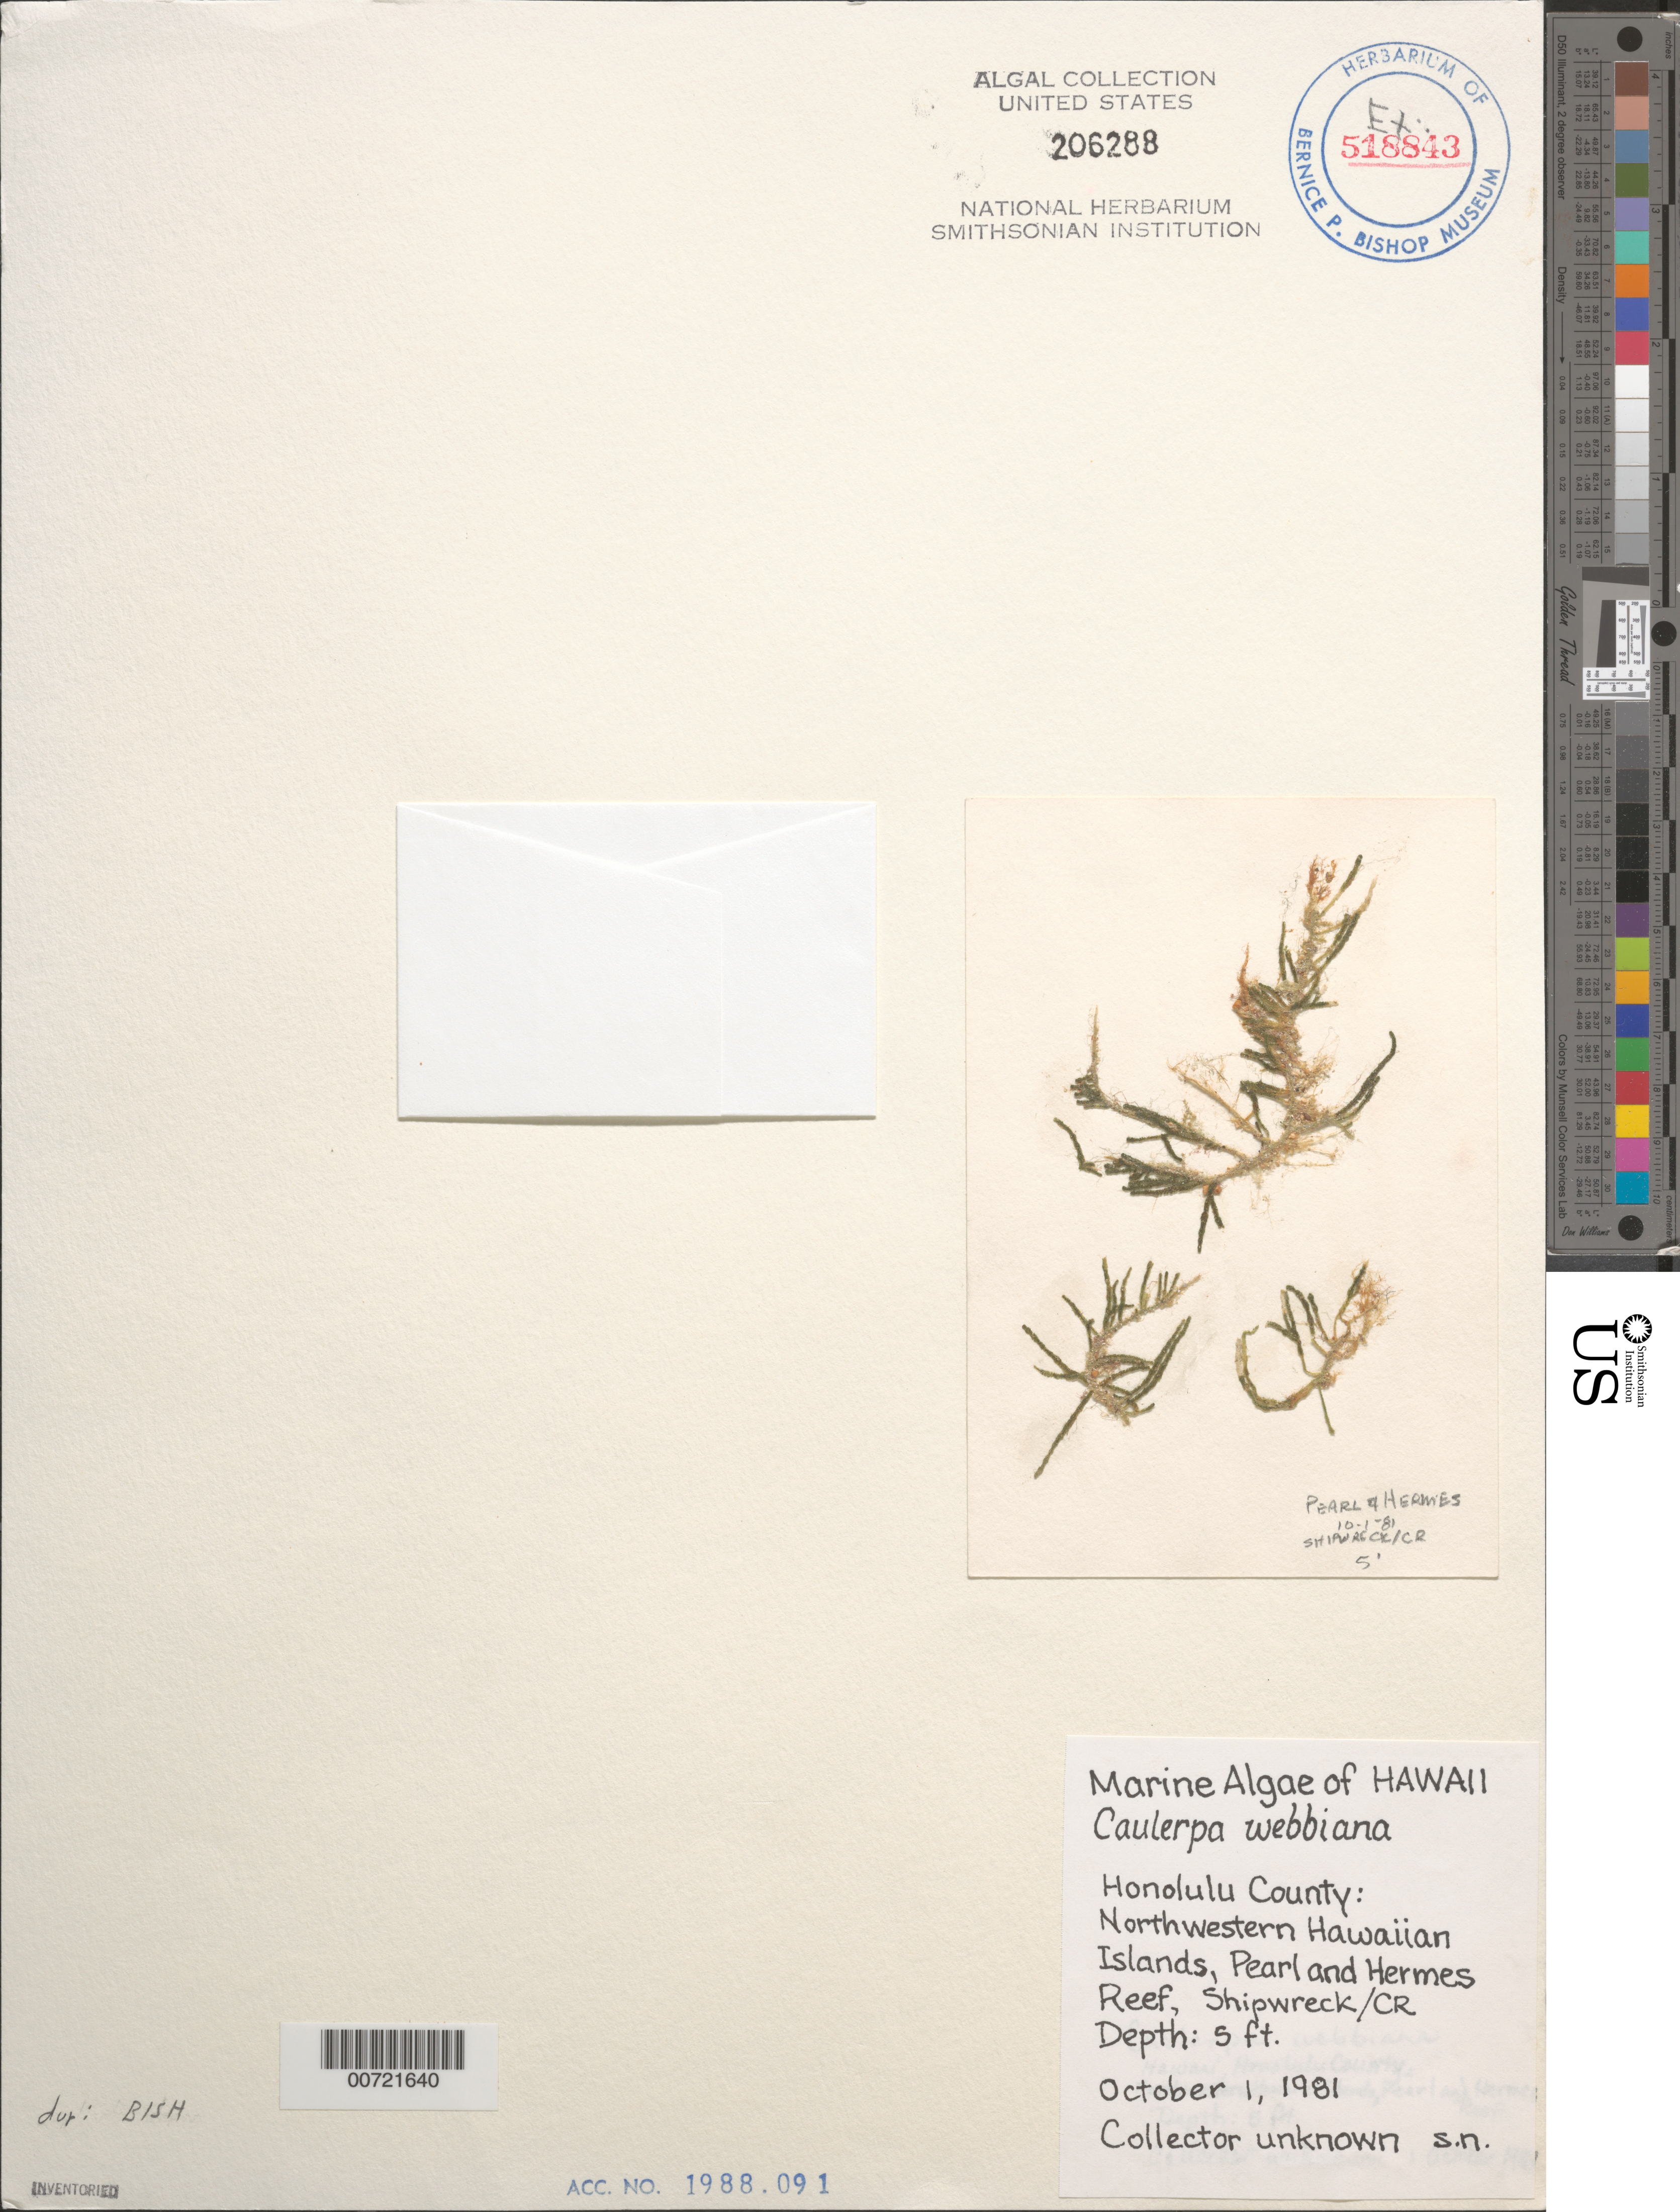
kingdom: Plantae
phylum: Chlorophyta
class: Ulvophyceae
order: Bryopsidales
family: Caulerpaceae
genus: Caulerpa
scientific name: Caulerpa webbiana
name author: Mont.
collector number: s,n,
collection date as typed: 01 Oct 1981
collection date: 1981-10-01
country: United States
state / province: Hawaii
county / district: Honolulu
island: Pearl and Hermes Atoll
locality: Shipwreck/CR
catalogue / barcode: US 206288